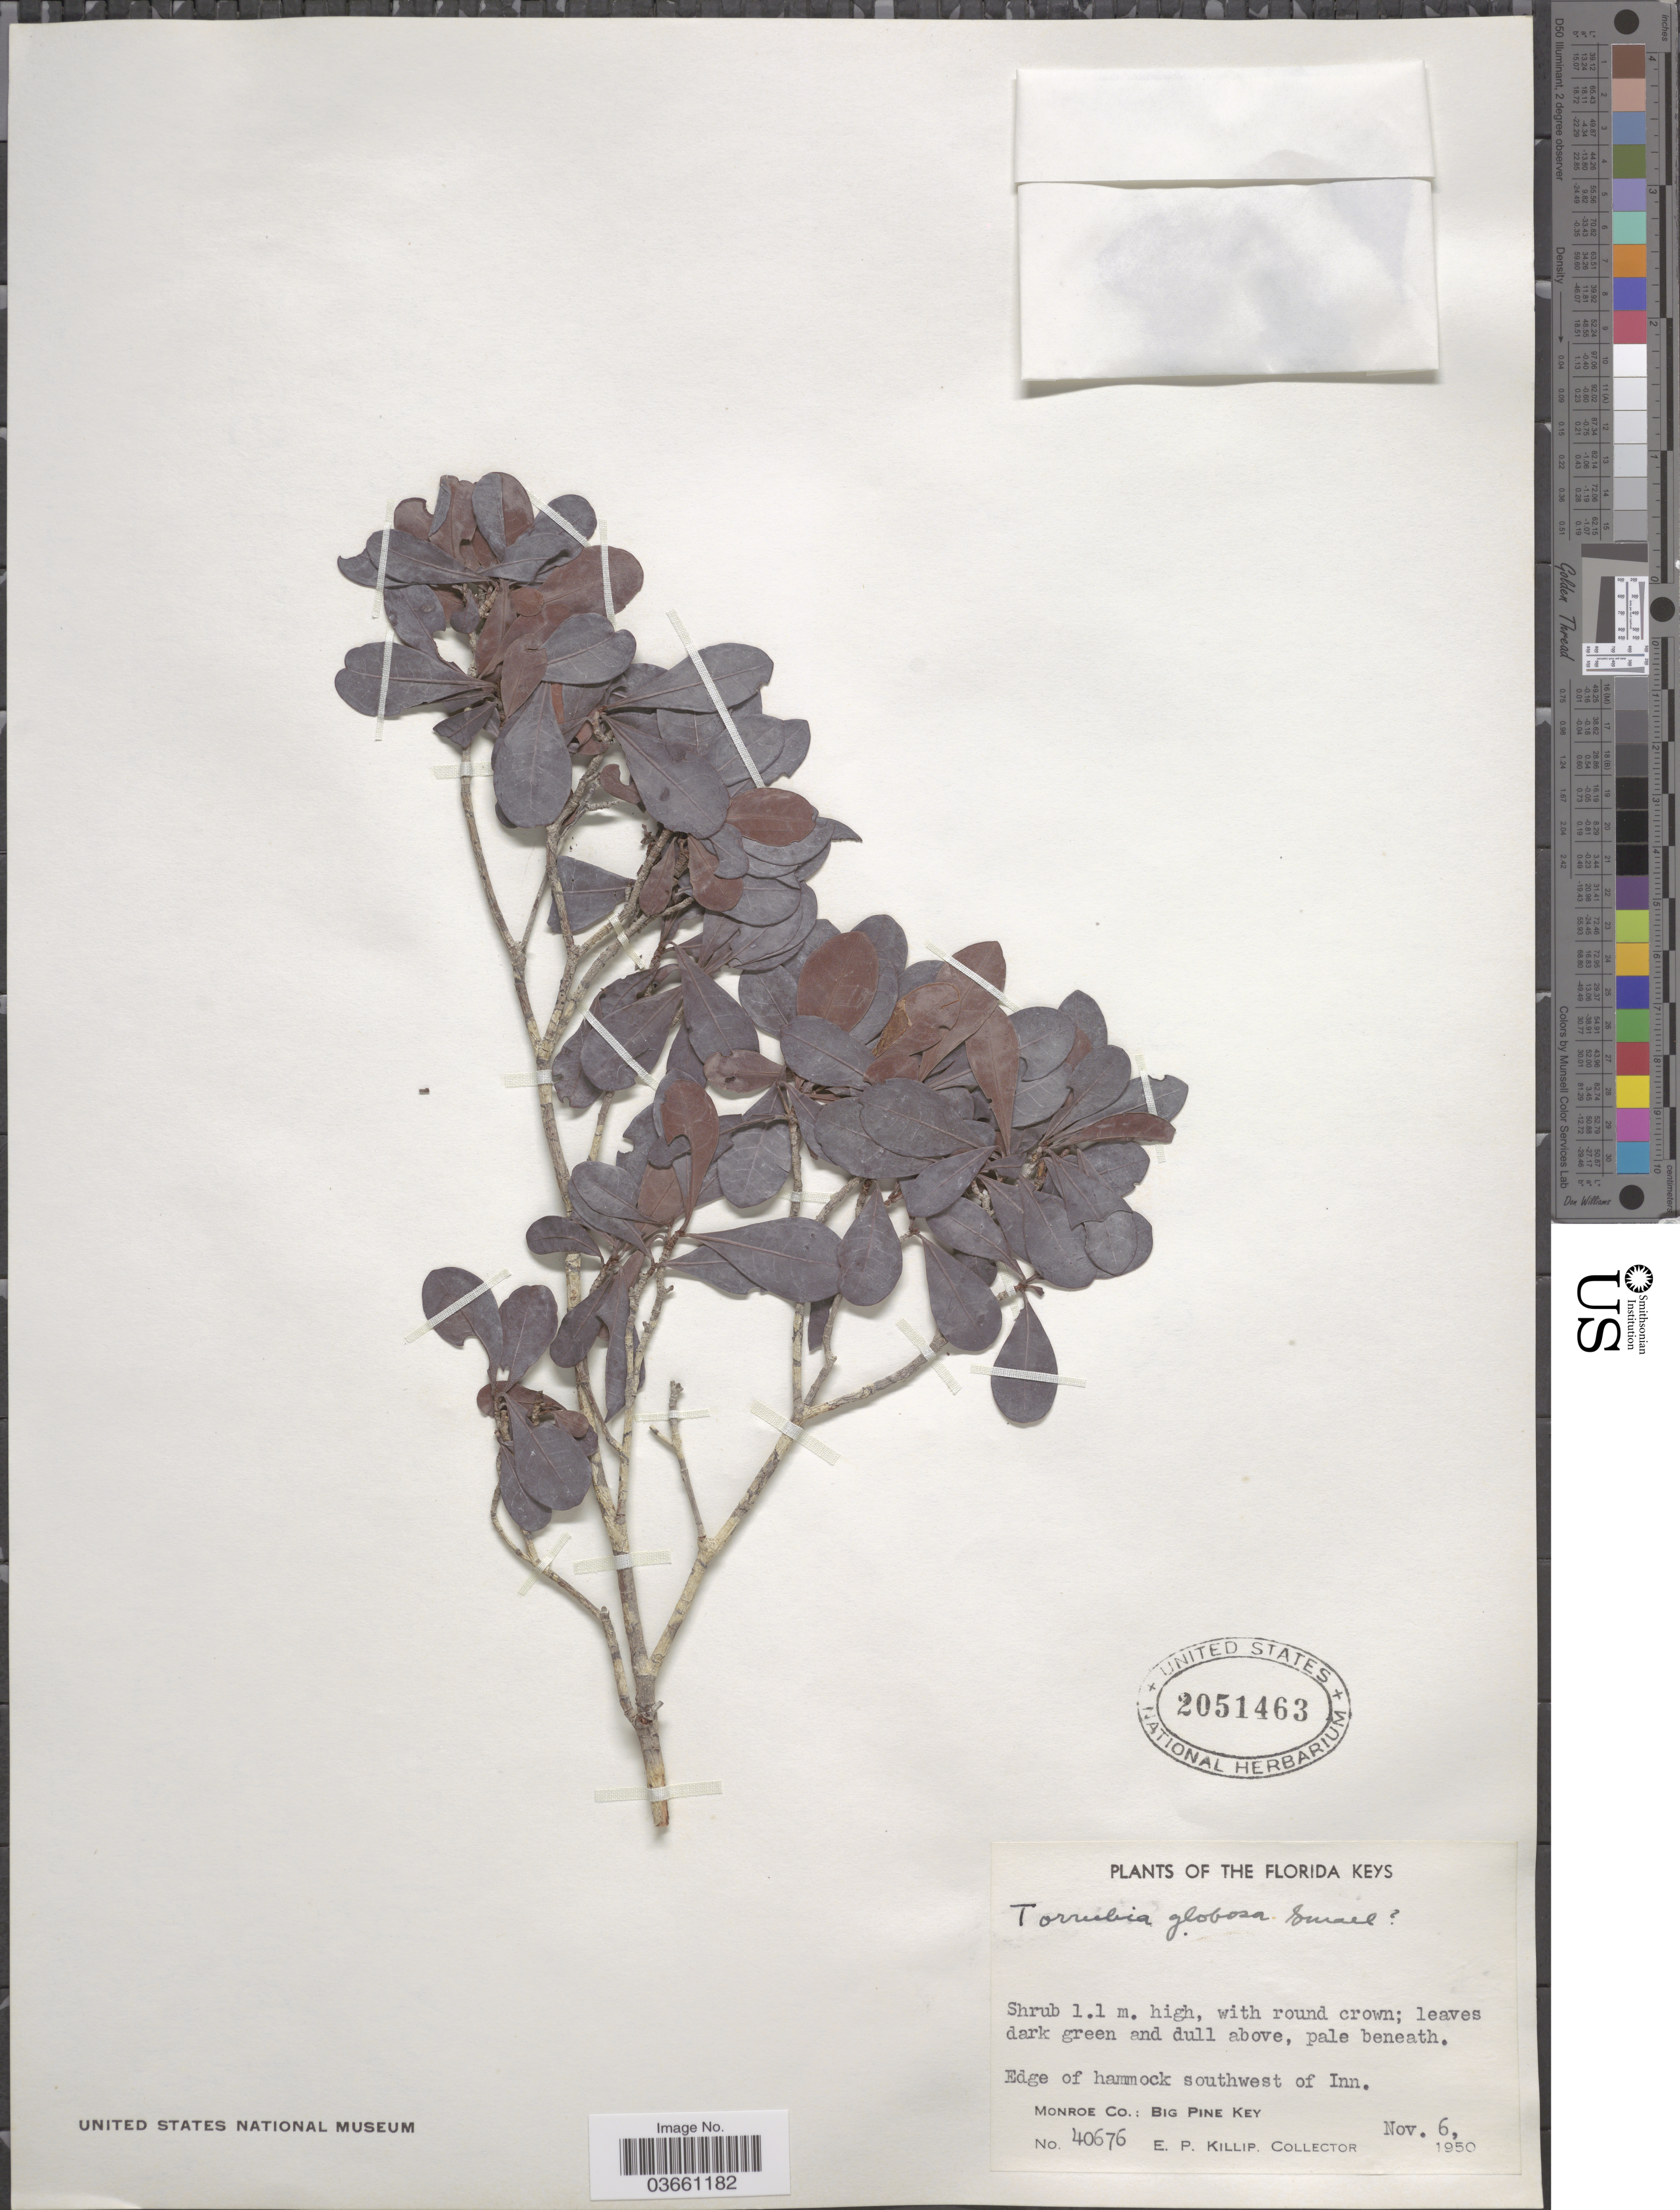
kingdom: Plantae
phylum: Tracheophyta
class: Magnoliopsida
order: Caryophyllales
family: Nyctaginaceae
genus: Guapira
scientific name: Guapira globosa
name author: (Small) Little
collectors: E. P. Killip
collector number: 40676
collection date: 1950-11-06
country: United States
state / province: Florida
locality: Florida Keys. Edge of hammock southwest of Inn. Monroe Co.: Big Pine Key.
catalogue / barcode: US 2051463